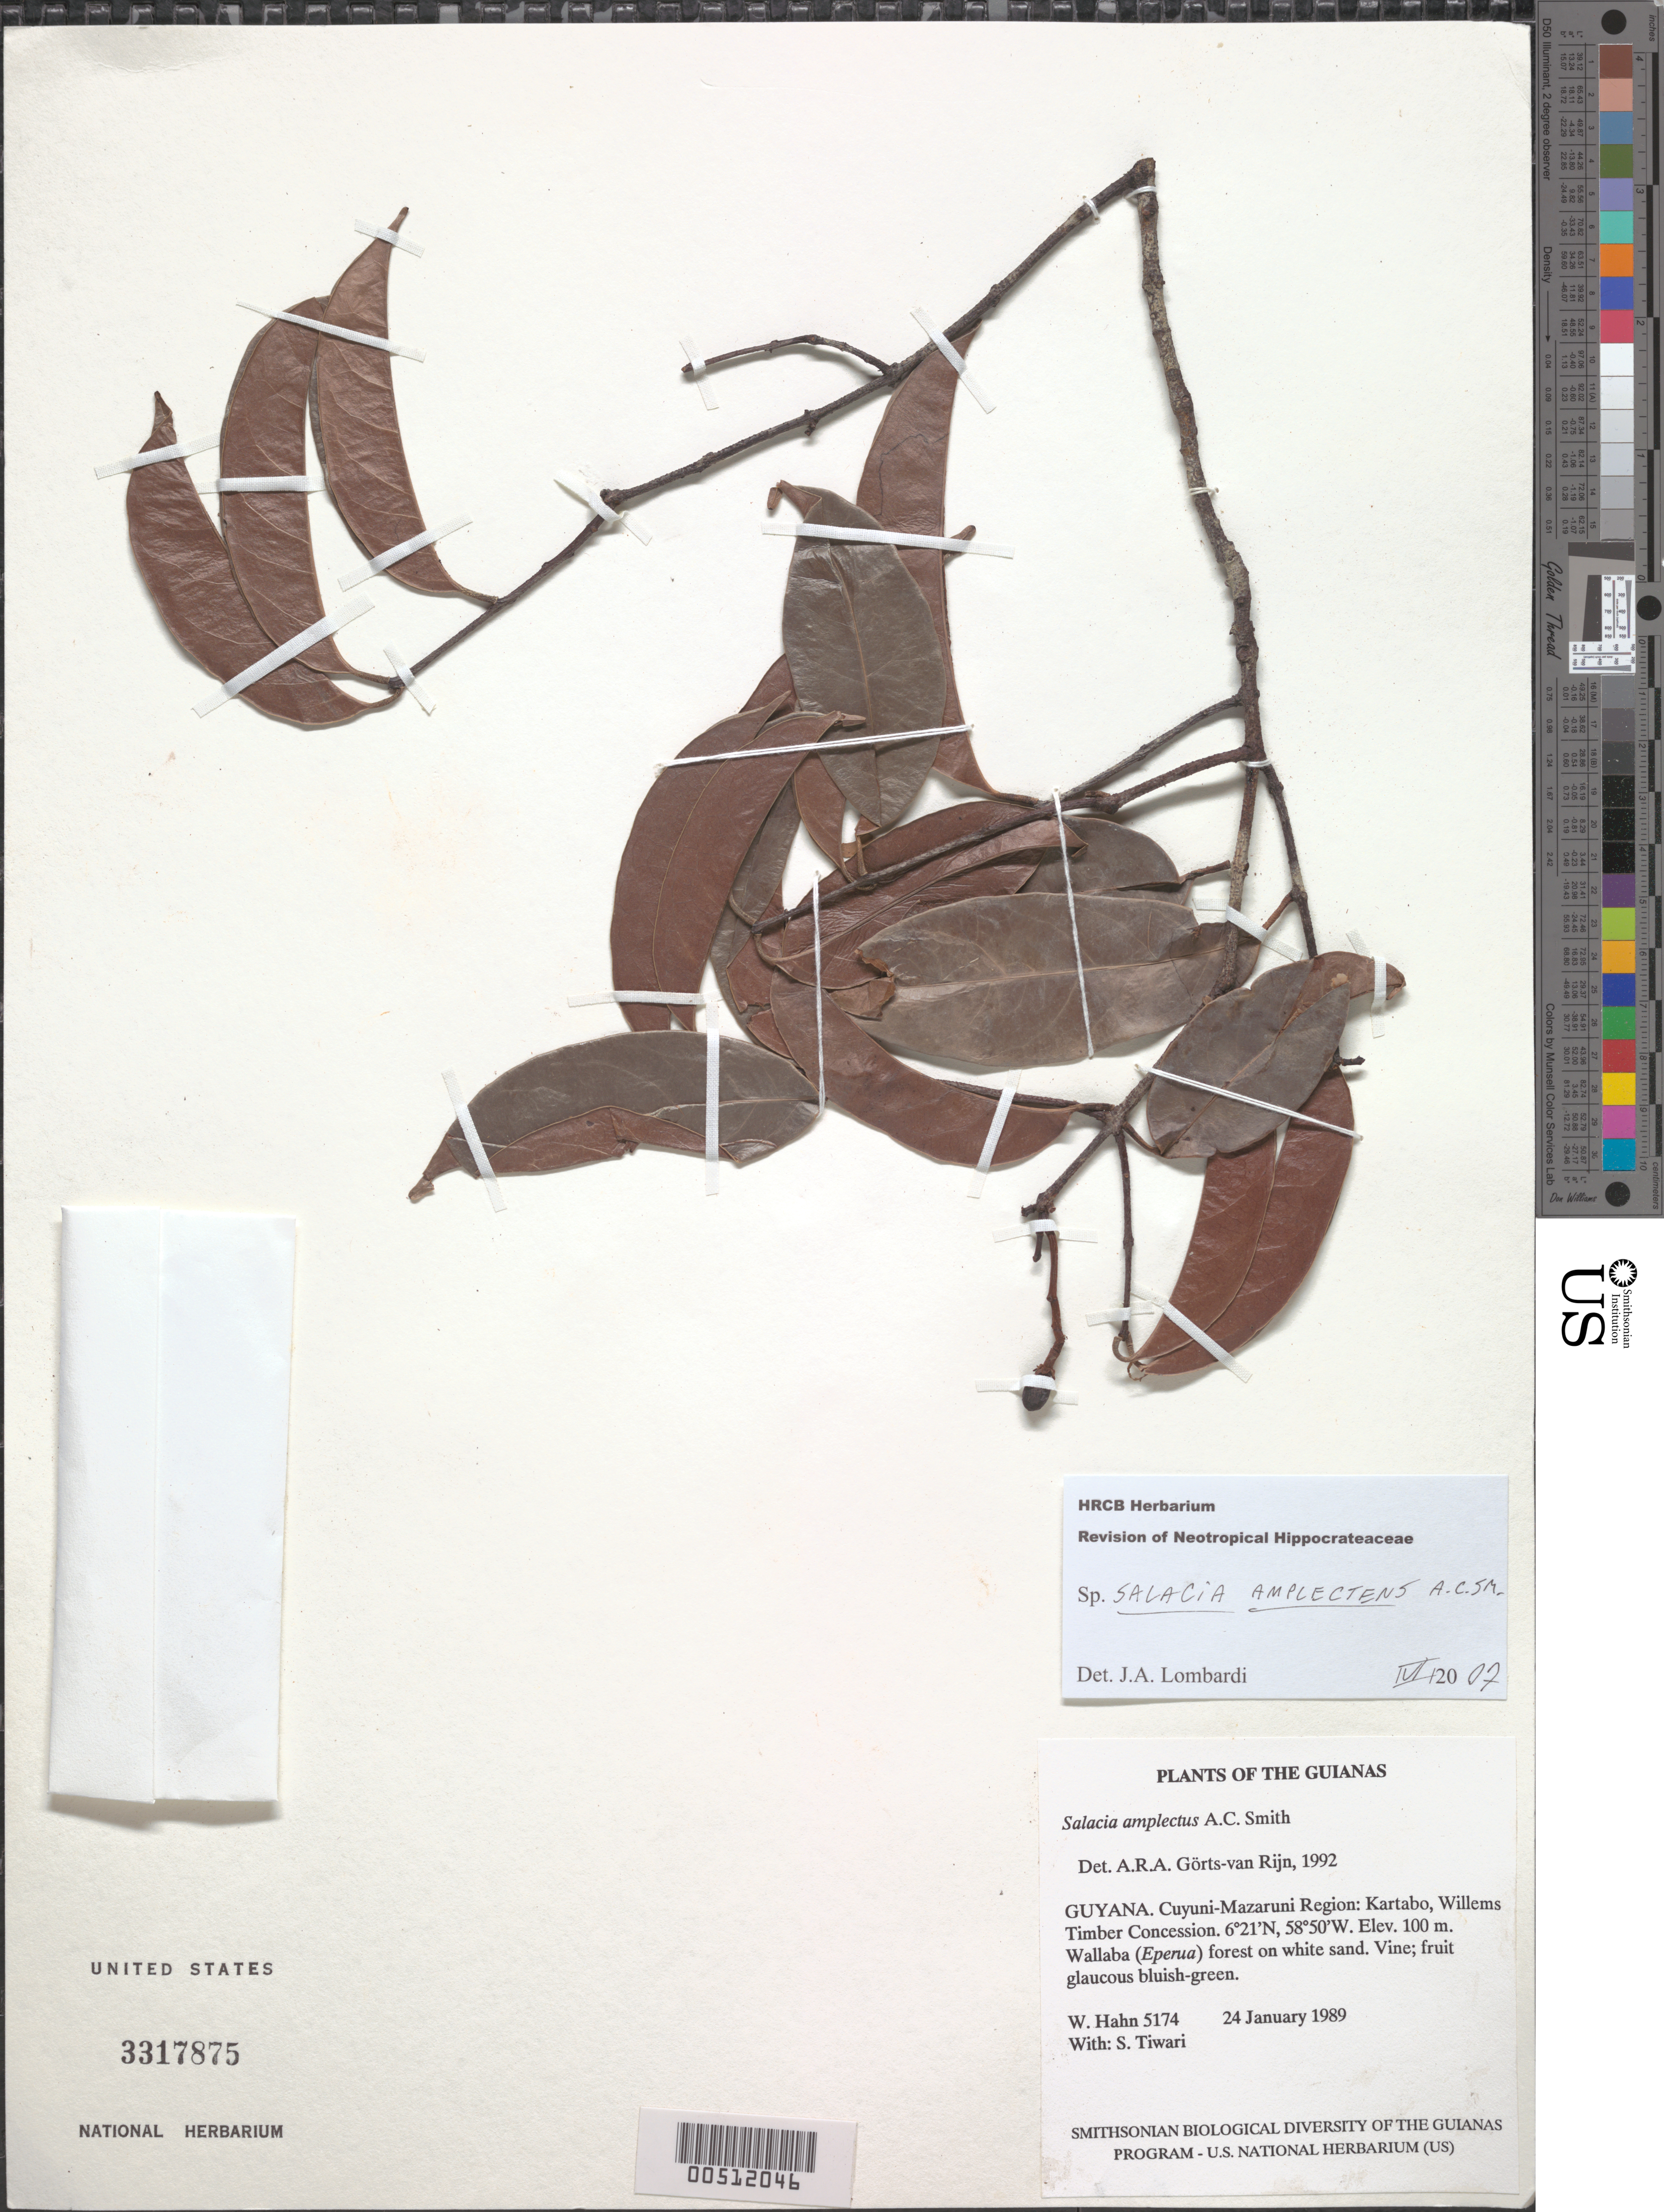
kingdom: Plantae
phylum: Tracheophyta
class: Magnoliopsida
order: Celastrales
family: Celastraceae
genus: Salacia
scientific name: Salacia amplectens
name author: A.C. Sm.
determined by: Görts-van Rijn, A. R. A.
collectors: W. Hahn & S. Tiwari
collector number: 5174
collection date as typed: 24 January 1989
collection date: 1989-01-24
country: Guyana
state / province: Cuyuni-Mazaruni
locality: Kartabo, Willems Timber concession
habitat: Wallaba (Eperua) forest on white sand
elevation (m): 100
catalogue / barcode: US 3317875